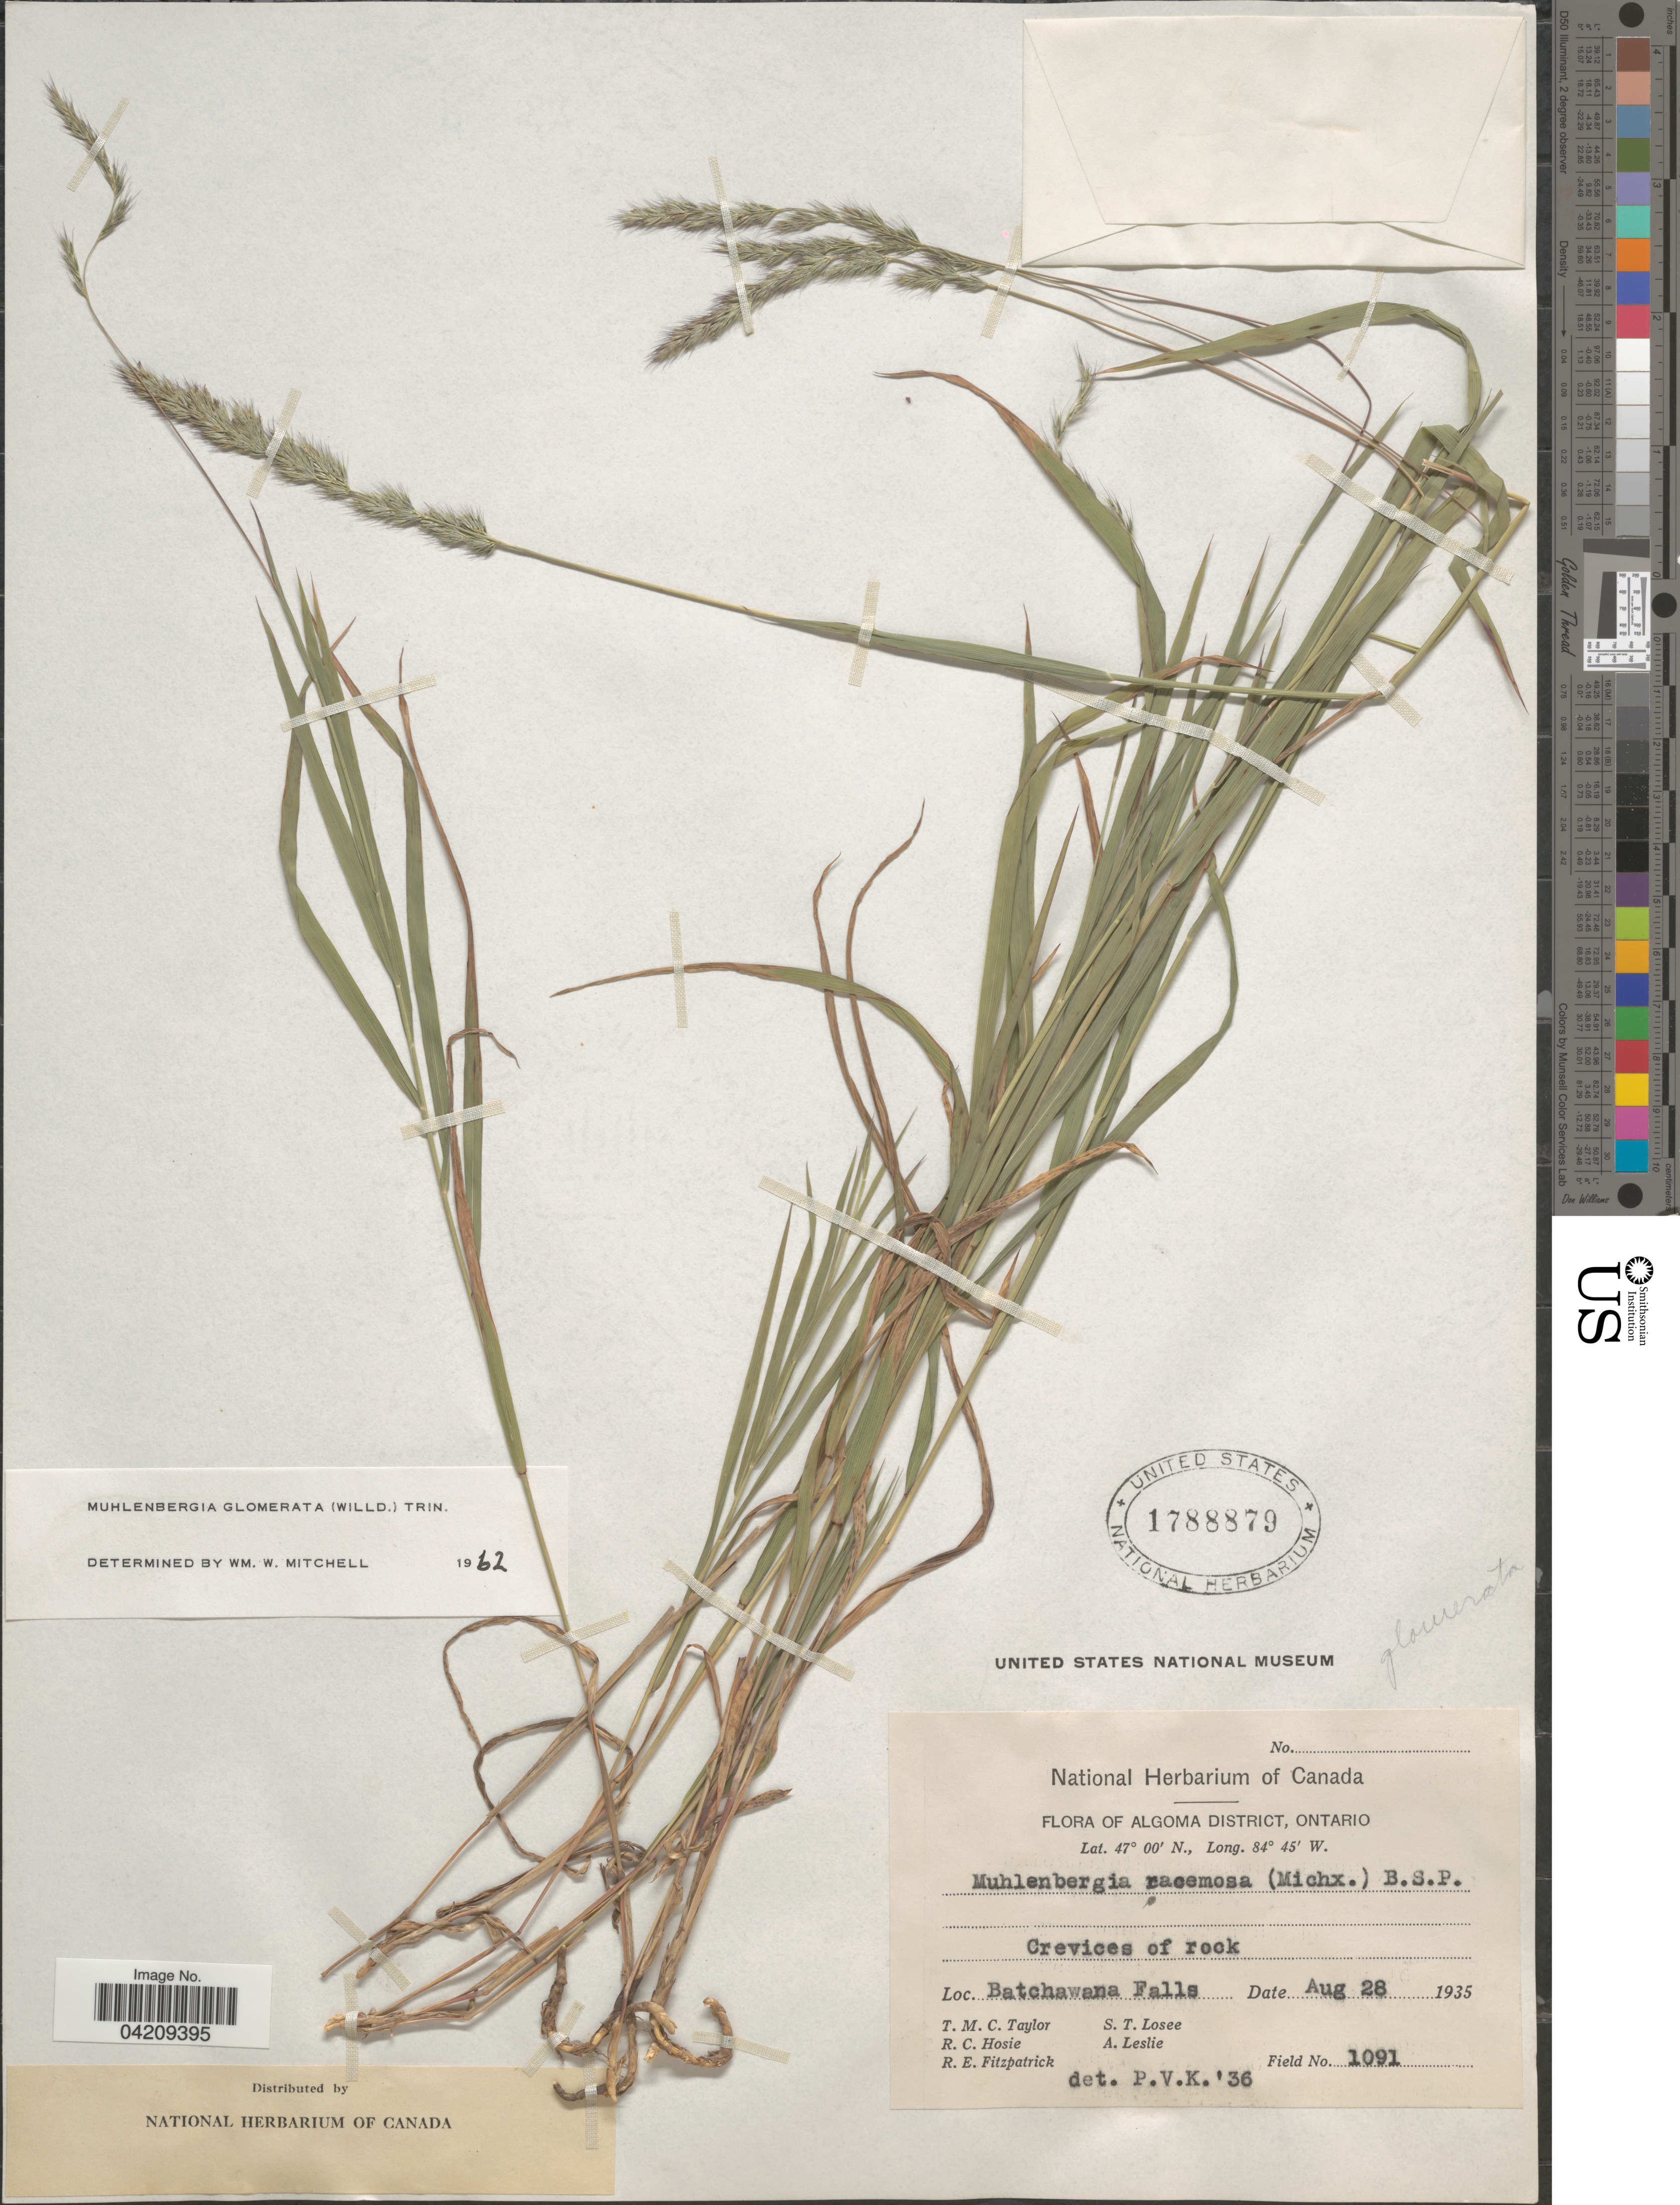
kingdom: Plantae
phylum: Tracheophyta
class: Liliopsida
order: Poales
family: Poaceae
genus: Muhlenbergia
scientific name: Muhlenbergia glomerata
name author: (Willd.) Trin.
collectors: T. M. C. Taylor, R. Hosie, R. Fitzpatrick, S. Losee & A. Leslie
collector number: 1091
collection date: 1935-08-28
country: Canada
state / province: Ontario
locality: Algoma District. Crevices of rock. Batchawana Falls.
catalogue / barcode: US 1788879